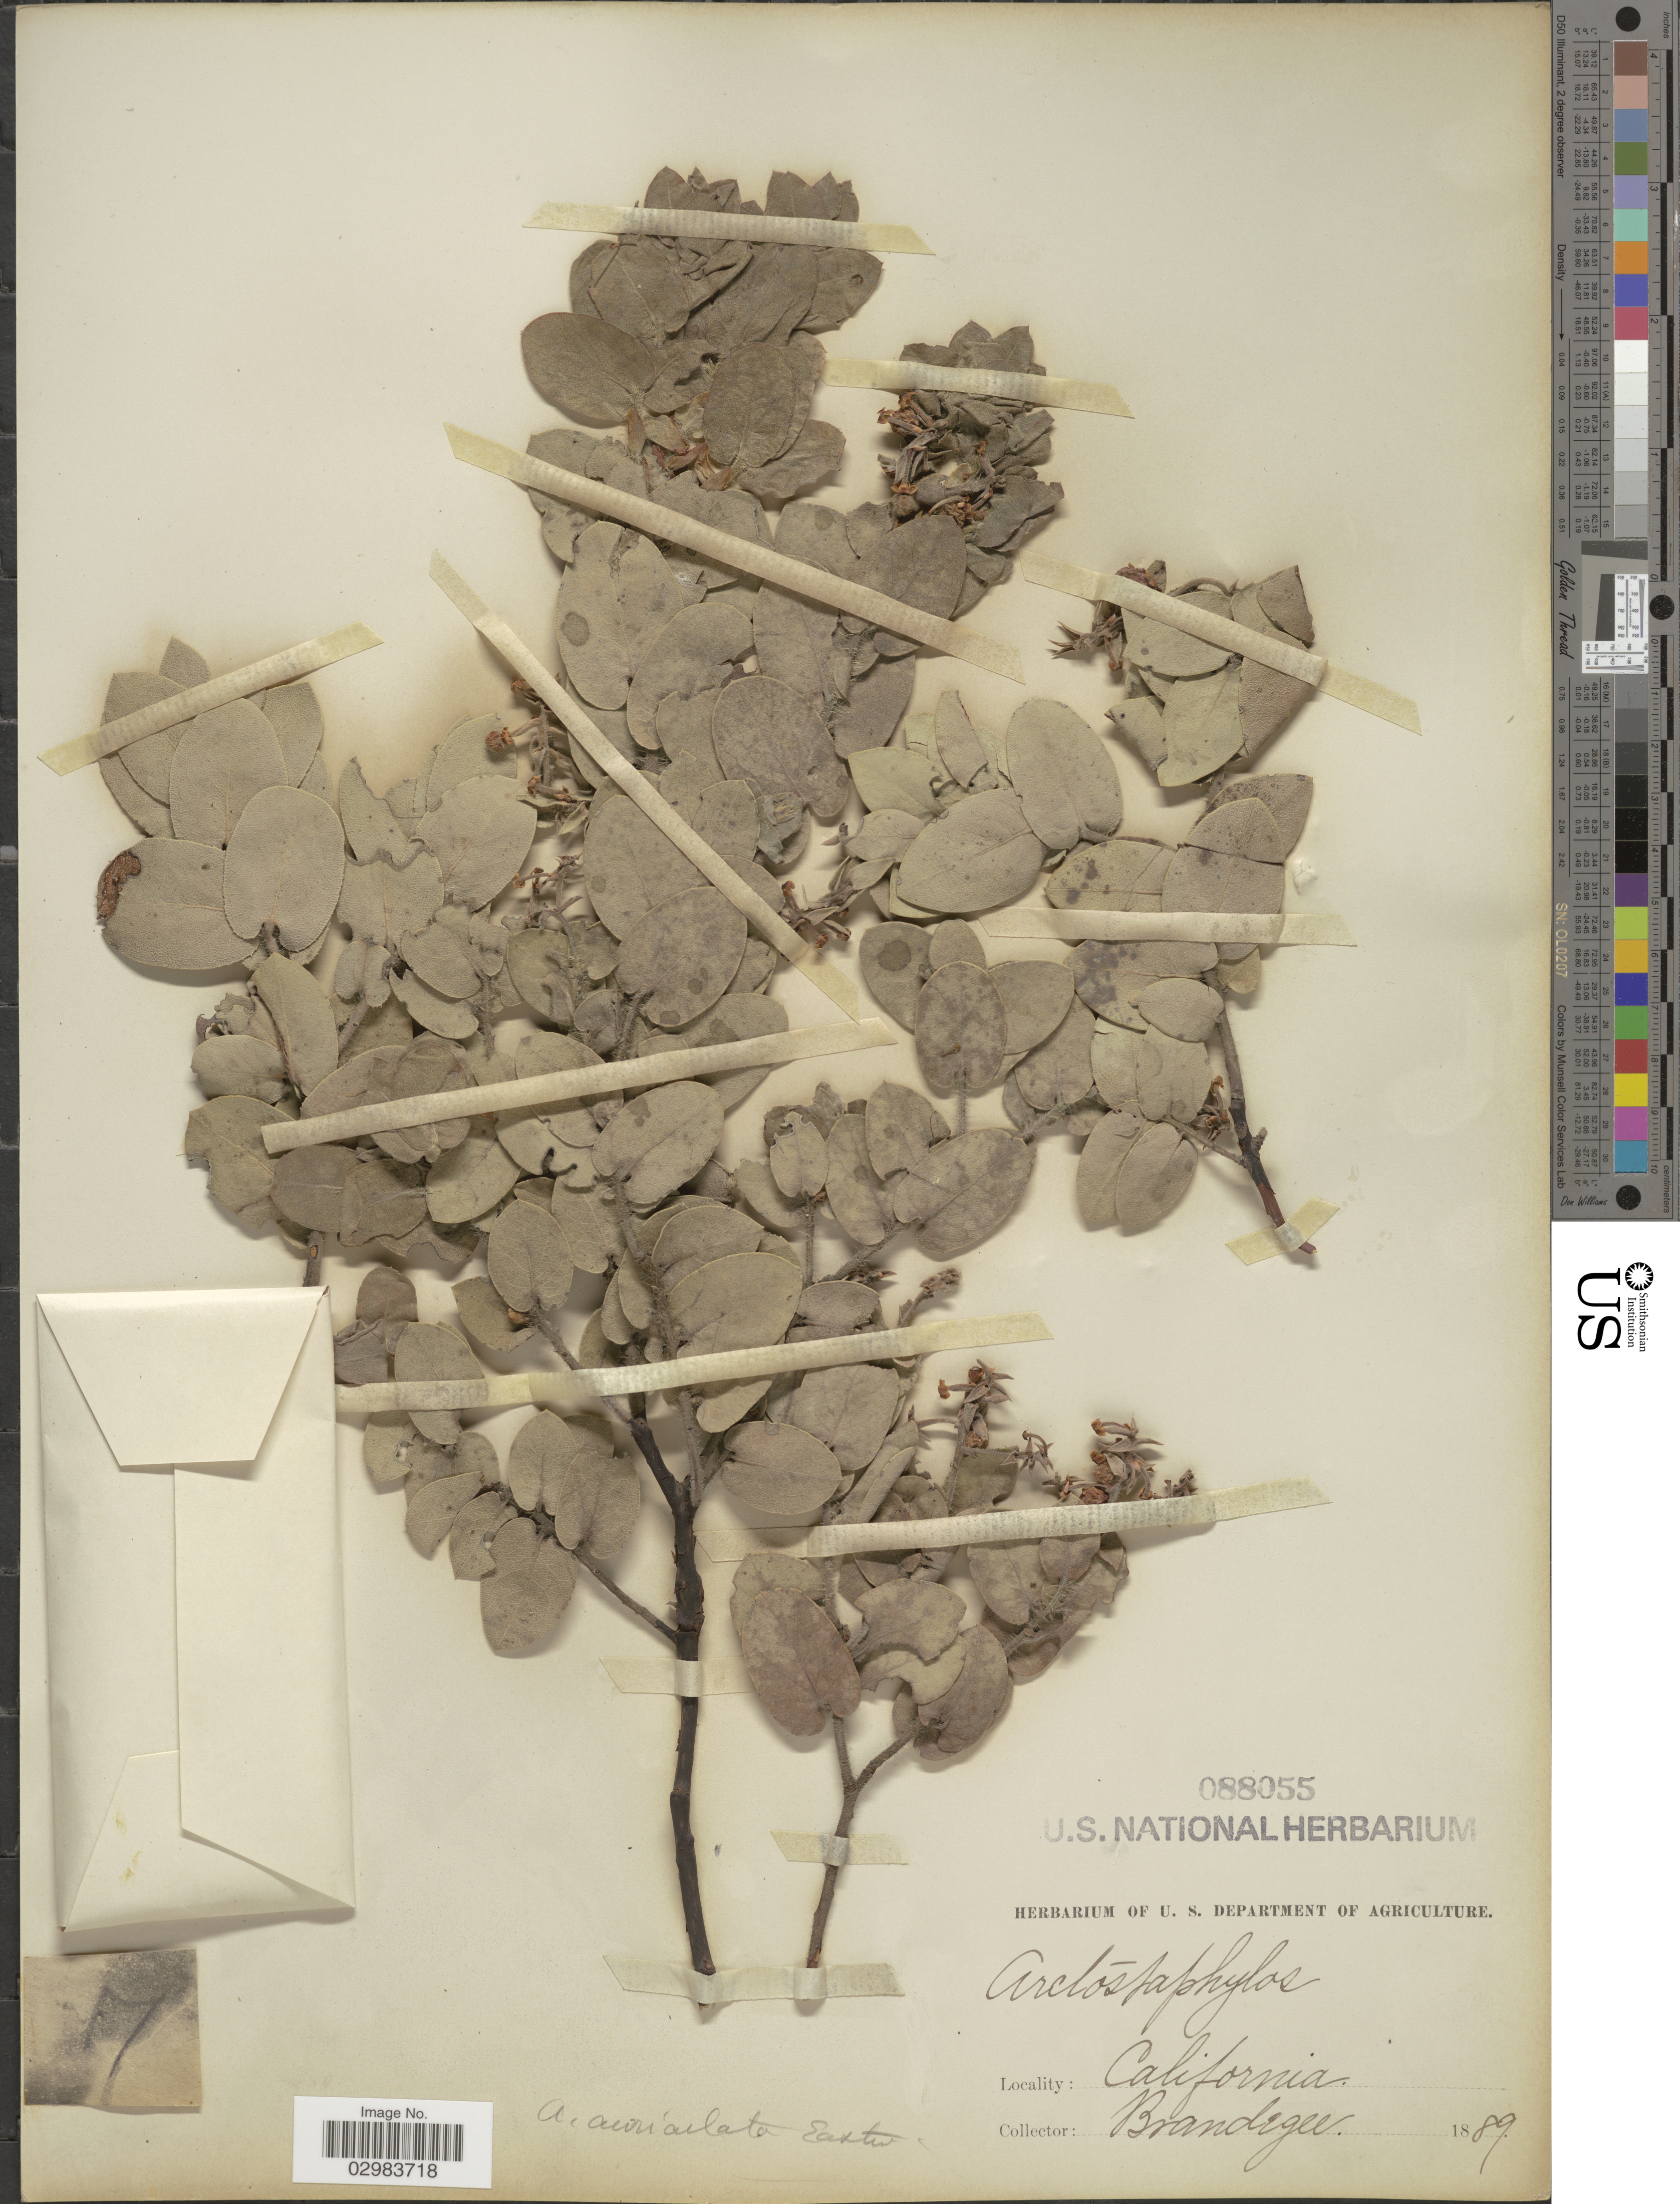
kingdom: Plantae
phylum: Tracheophyta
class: Magnoliopsida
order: Ericales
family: Ericaceae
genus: Arctostaphylos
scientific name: Arctostaphylos auriculata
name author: Eastw.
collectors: -- Brandegee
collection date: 1889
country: United States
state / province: California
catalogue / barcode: US 88055